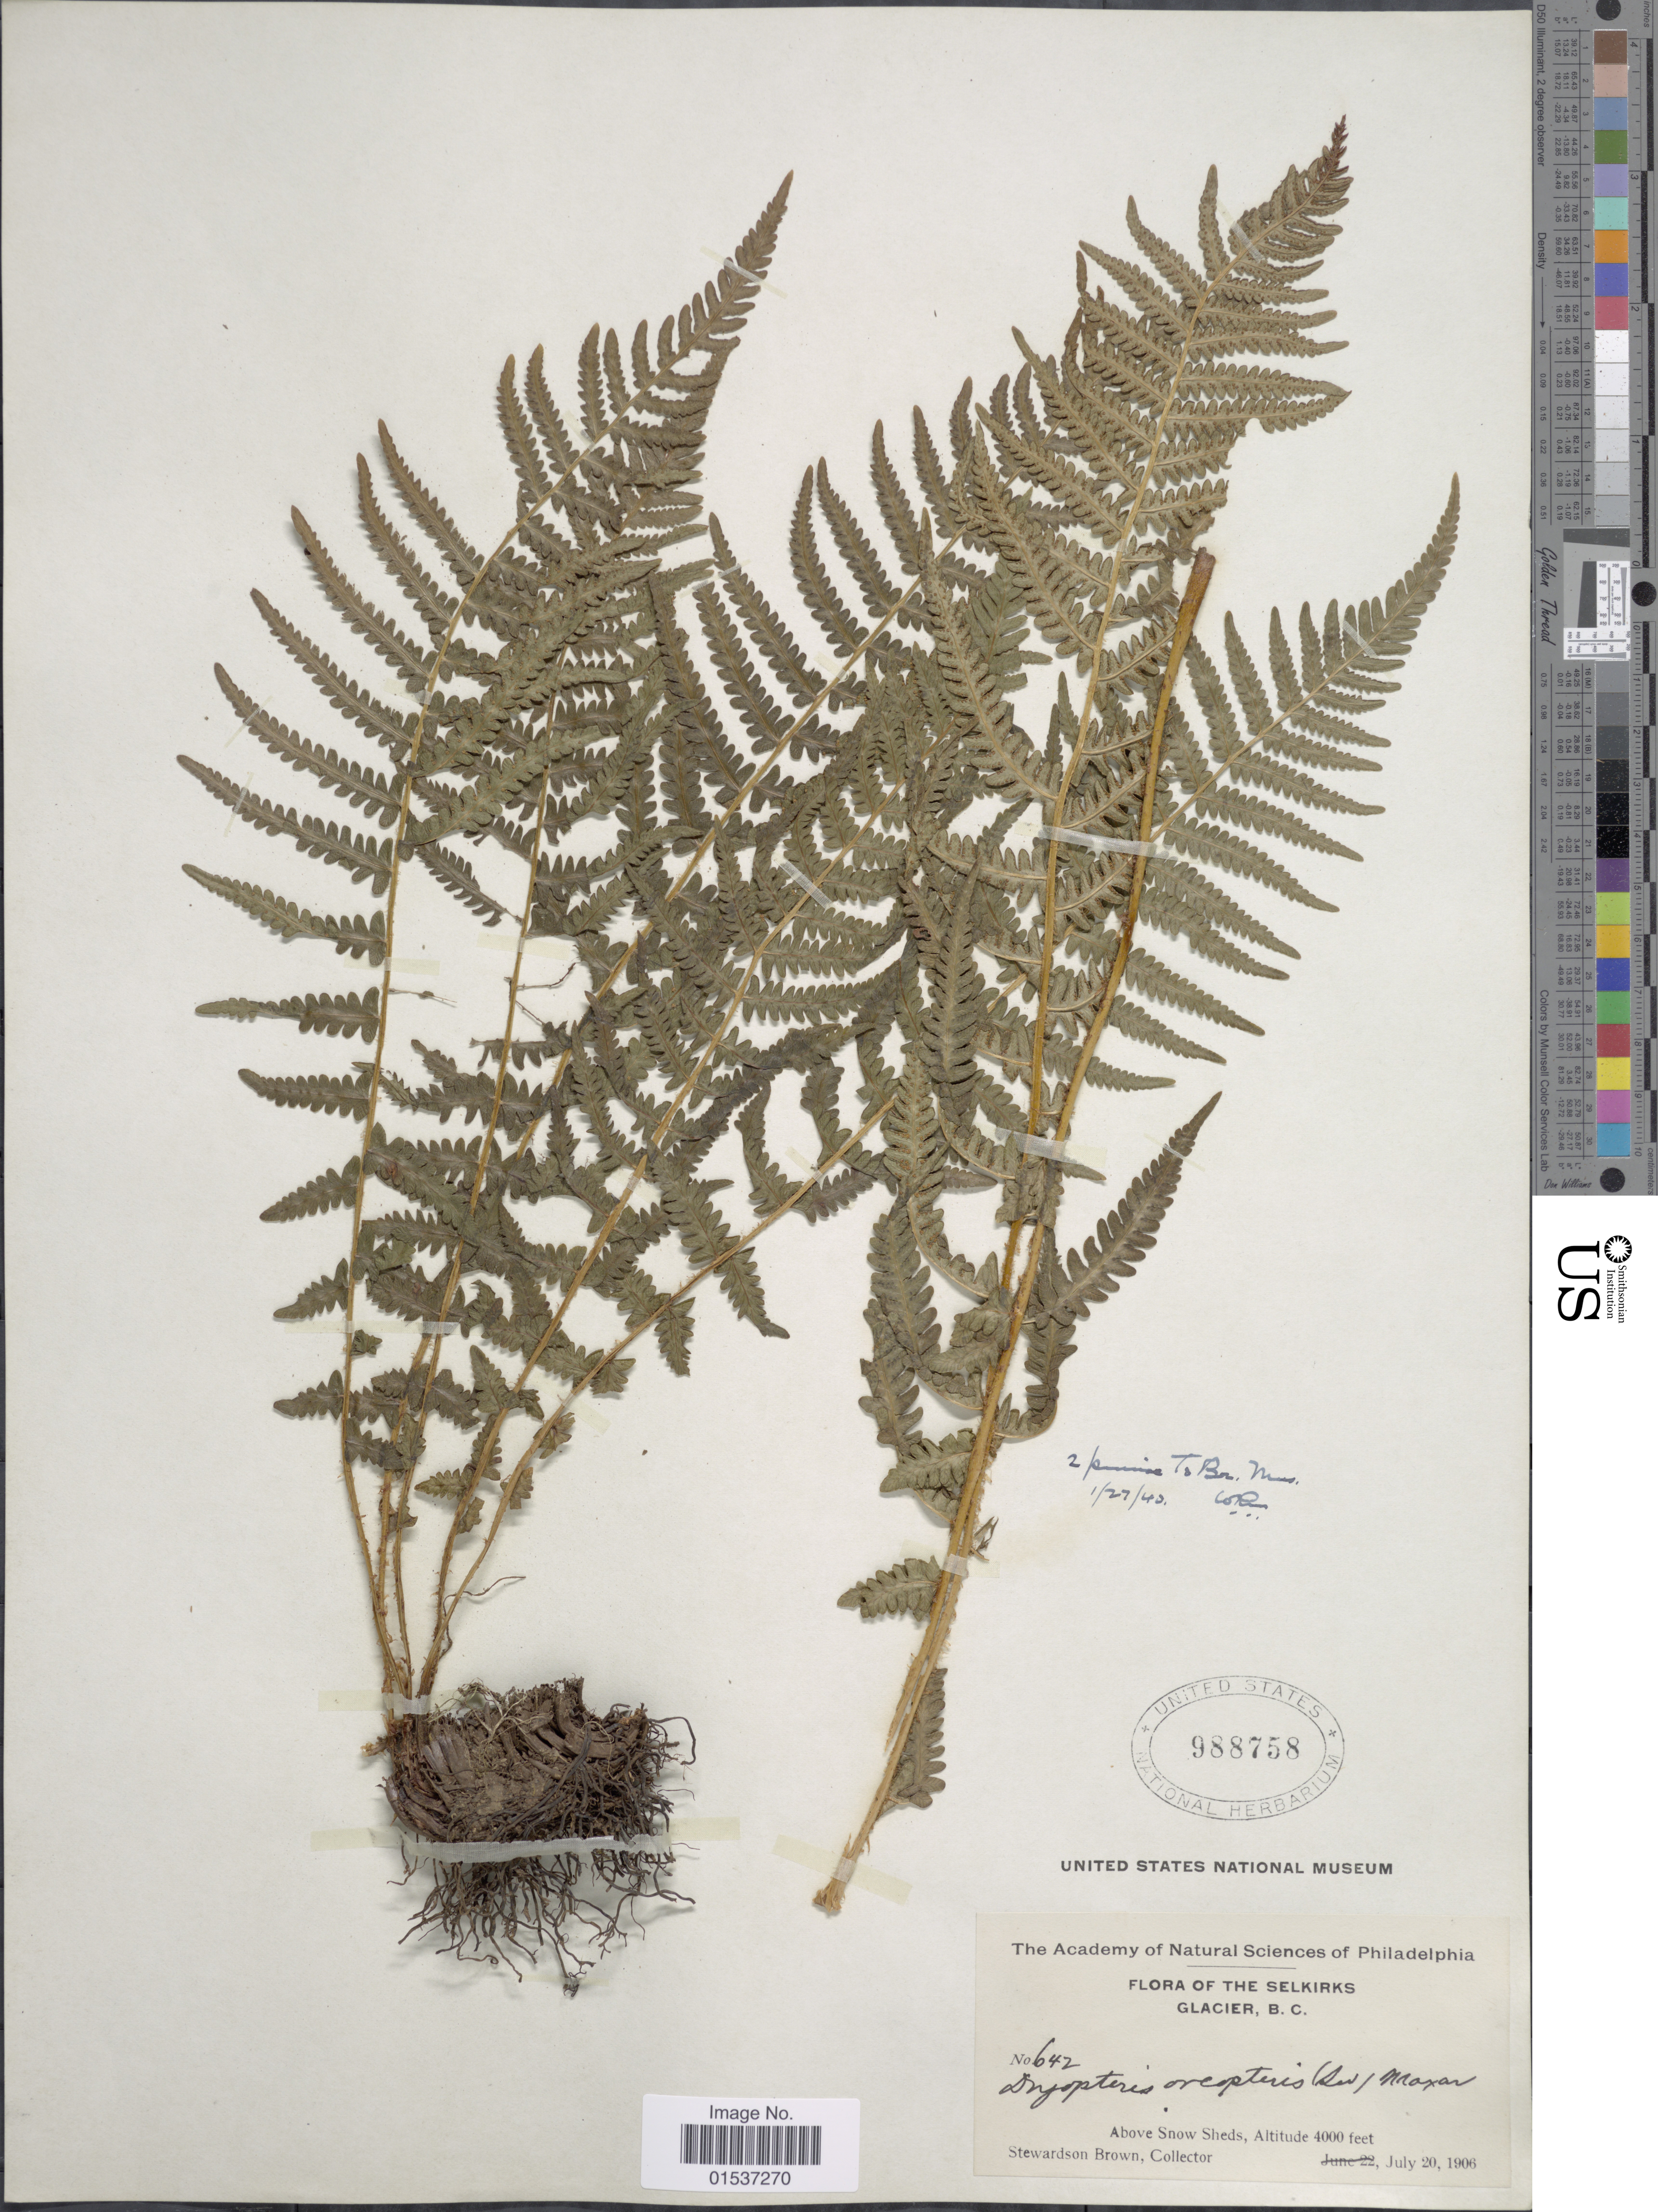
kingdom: Plantae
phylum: Tracheophyta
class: Polypodiopsida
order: Polypodiales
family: Thelypteridaceae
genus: Oreopteris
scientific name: Oreopteris limbosperma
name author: (All.) K. Iwats.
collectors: S. Brown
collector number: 642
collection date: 1906-07-20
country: Canada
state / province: British Columbia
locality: Selkirks, Glacier, B.C. Above Snow Sheds.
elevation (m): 1219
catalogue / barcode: US 988758